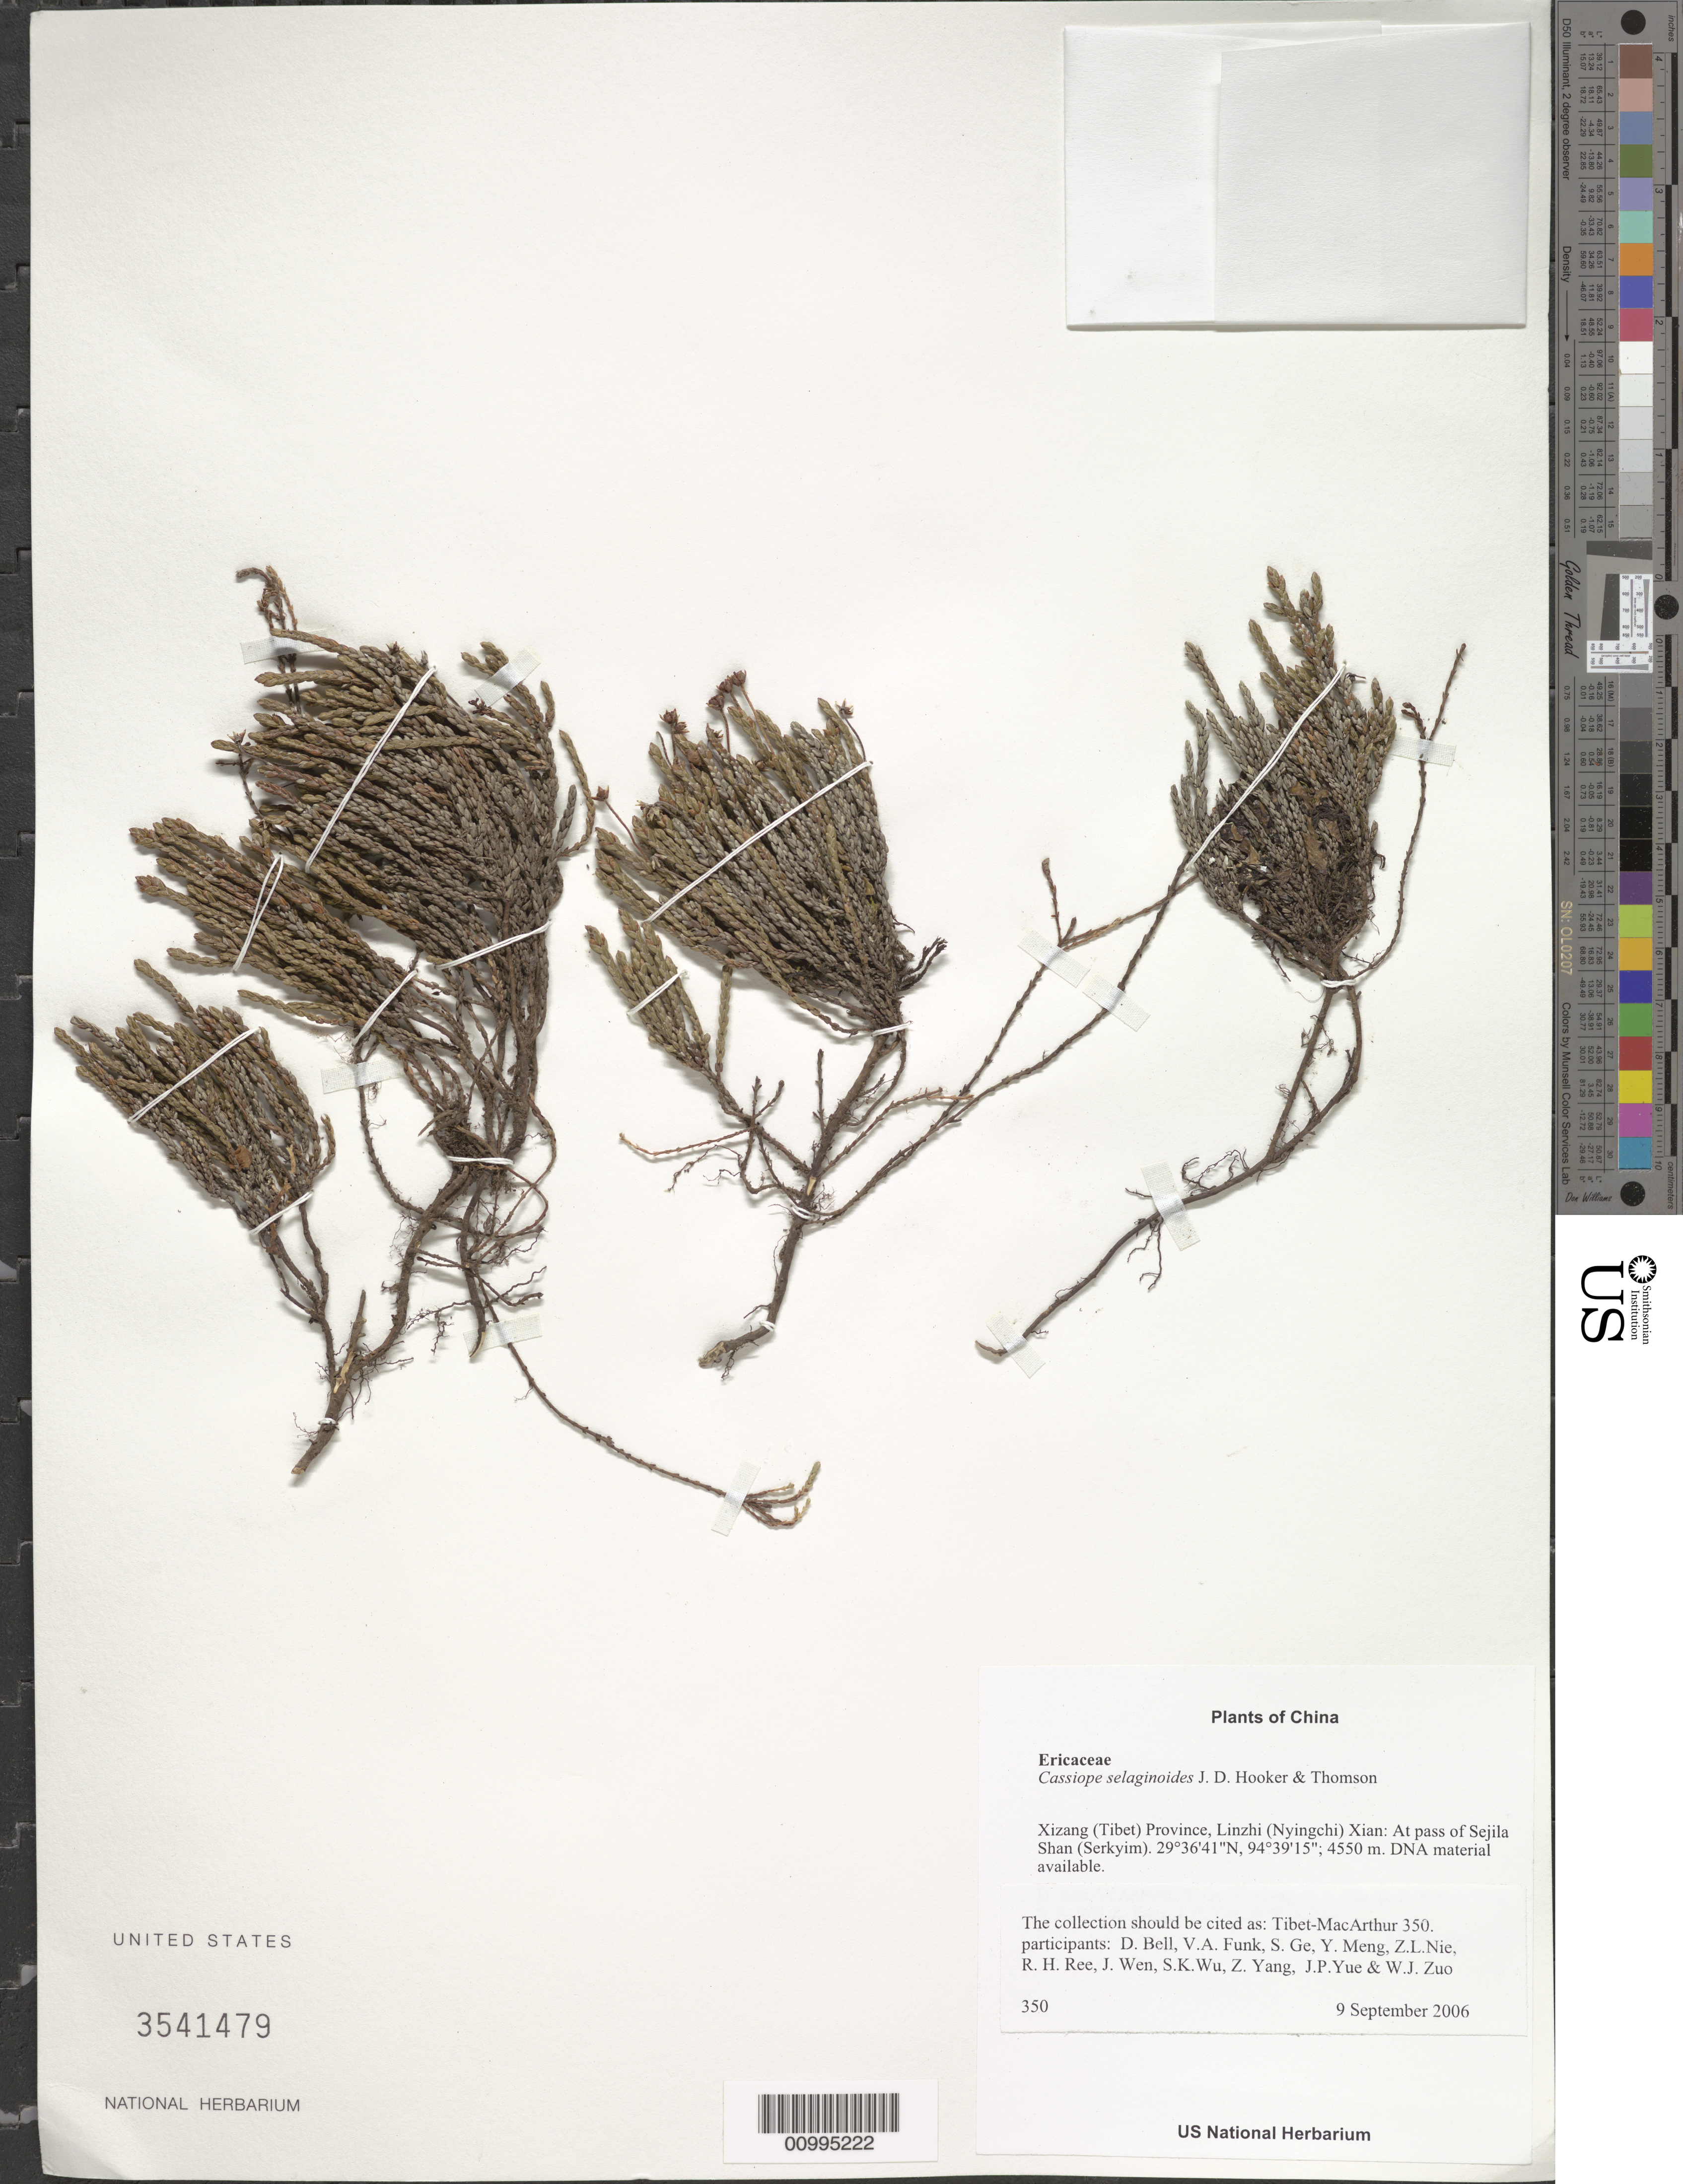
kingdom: Plantae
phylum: Tracheophyta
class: Magnoliopsida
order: Ericales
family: Ericaceae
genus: Cassiope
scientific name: Cassiope selaginoides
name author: Hook. f. & Thomson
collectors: Tibet-MacArthur, D. A. Bell, V. Funk, S. Ge, Y. Meng, Z. Nie, R. Ree, J. Wen, S. K. Wu, Z. Yang, J. Yue & W. Zuo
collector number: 350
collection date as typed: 09 Sep 2006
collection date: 2006-09-09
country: China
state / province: Xizang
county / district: Linzhi (Nyingchi) Xian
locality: At pass of Sejila Shan (Serkyim).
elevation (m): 4550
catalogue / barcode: US 3541479